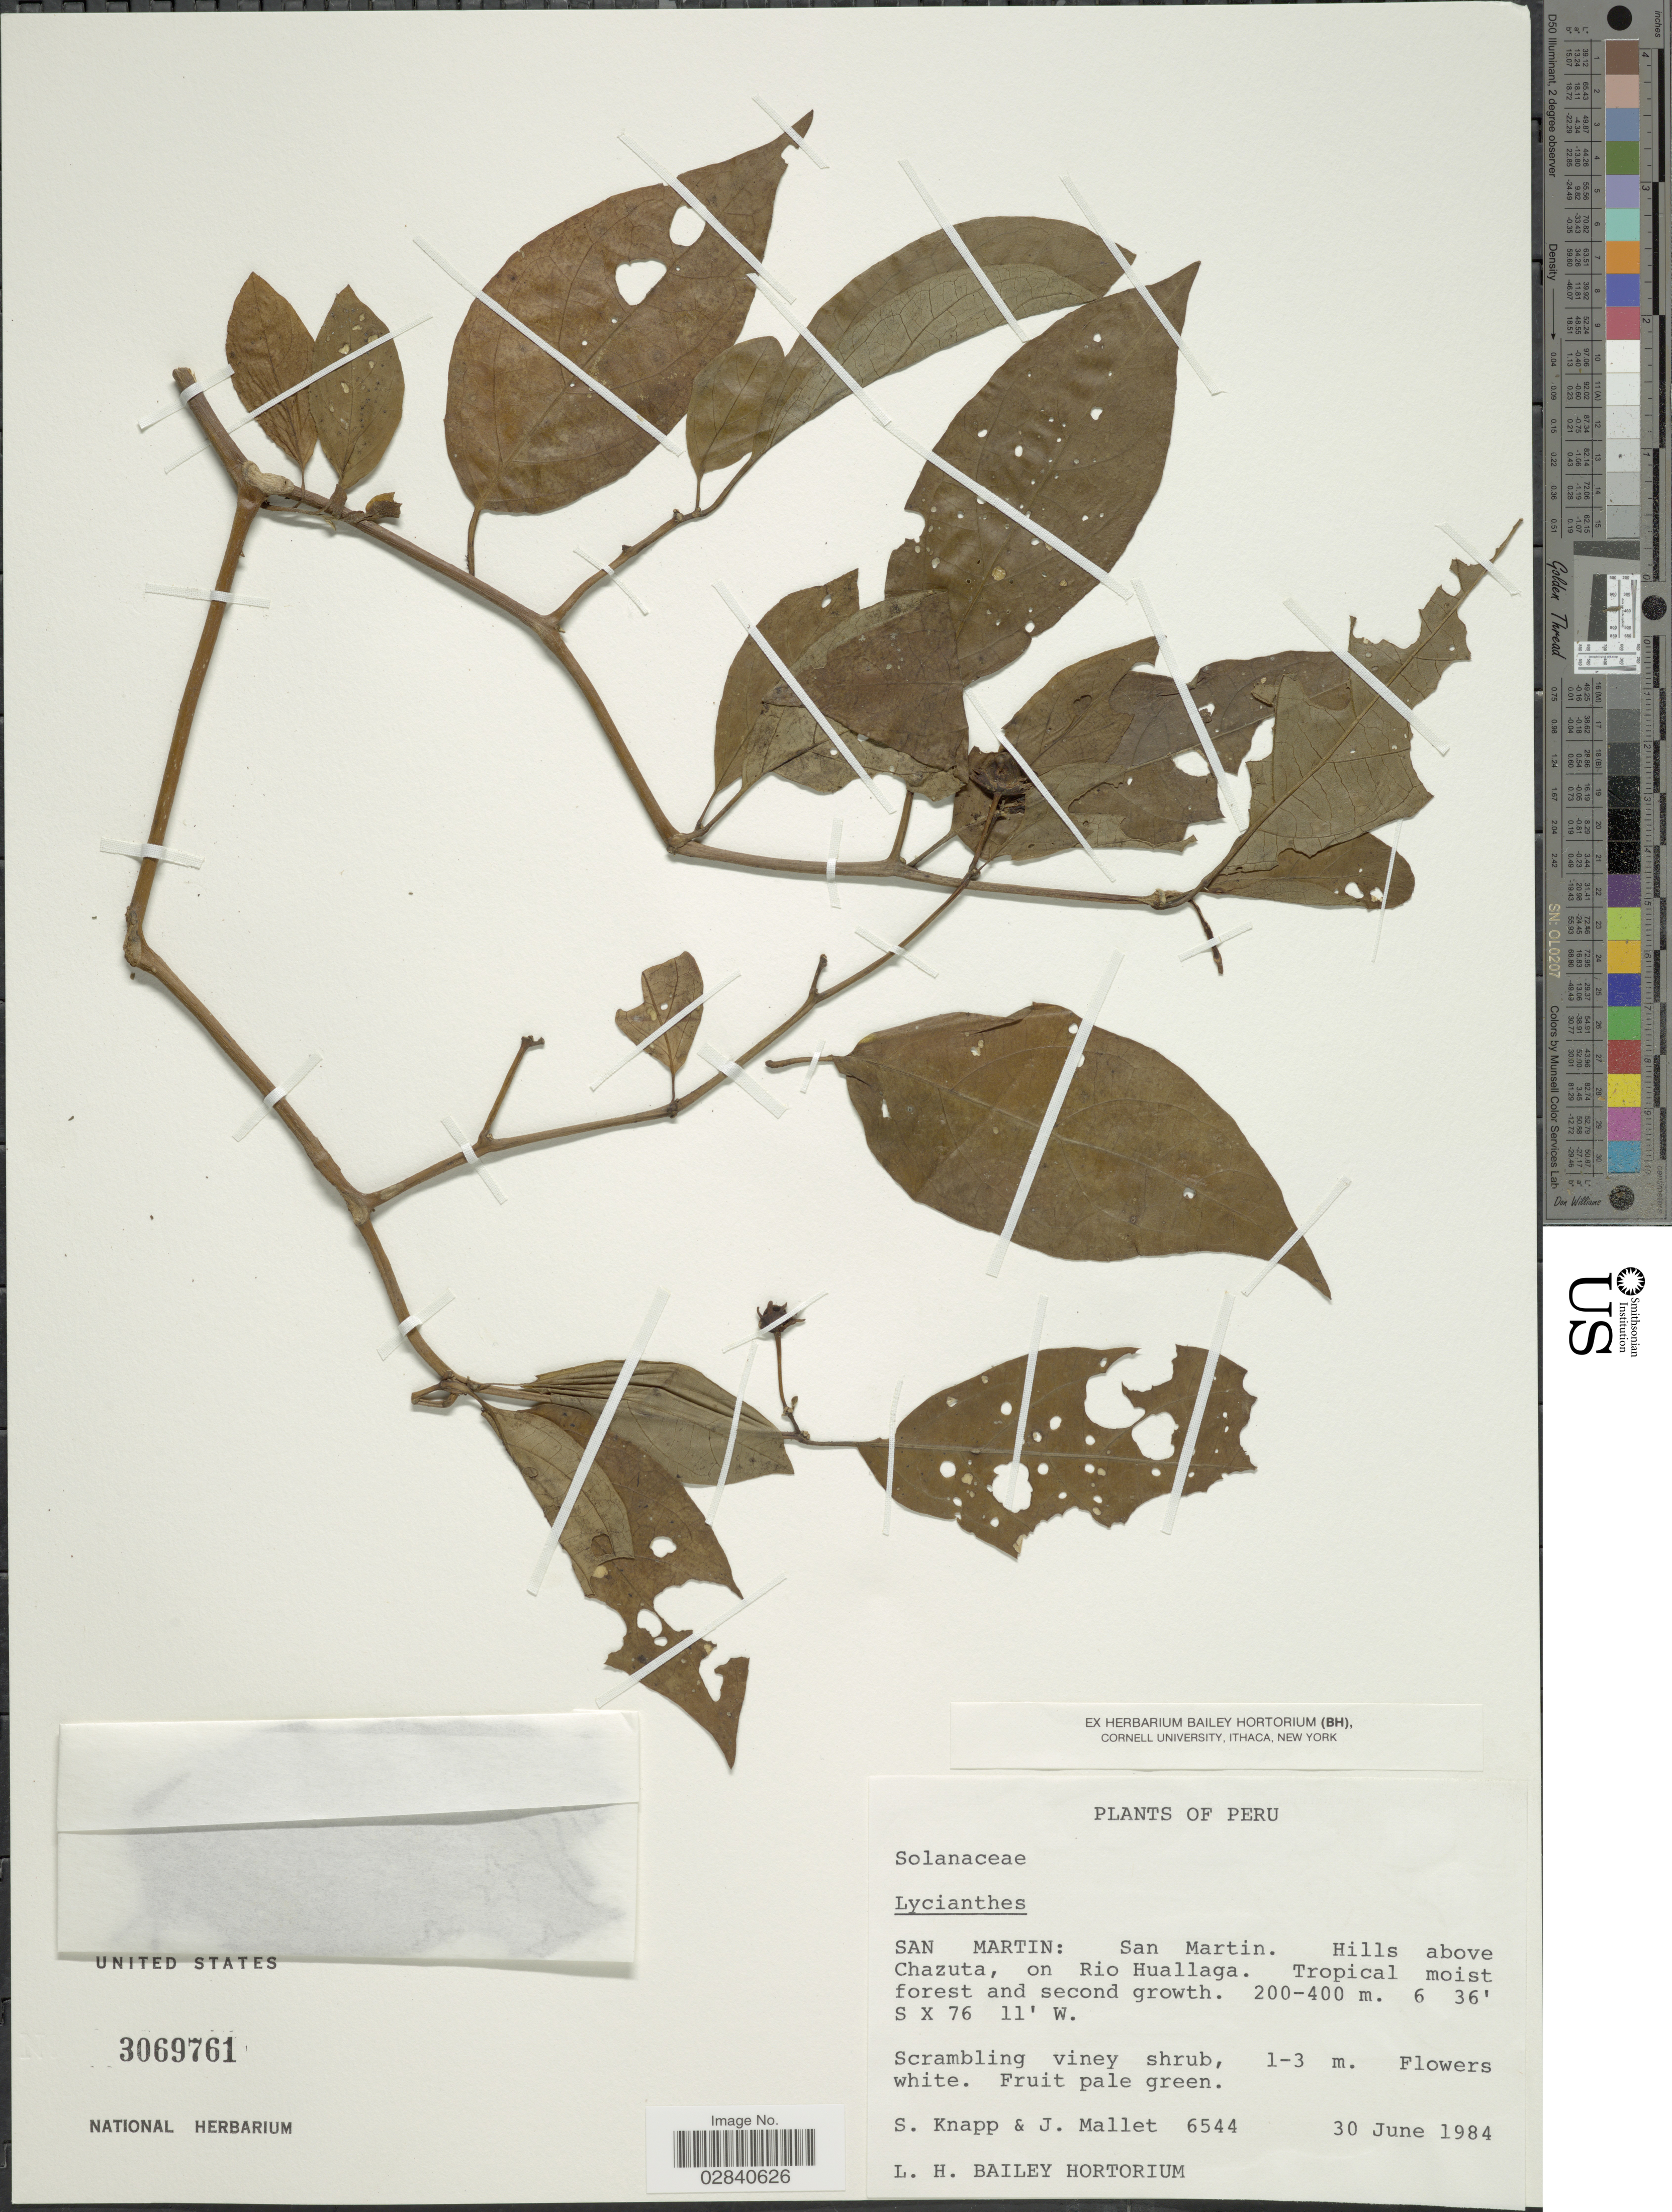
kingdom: Plantae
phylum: Tracheophyta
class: Magnoliopsida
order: Solanales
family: Solanaceae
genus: Lycianthes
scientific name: Lycianthes sp.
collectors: S. Knapp & J. Mallet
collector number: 6544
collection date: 1984-06-30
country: Peru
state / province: San Martín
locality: San Martin. Hills above Chazuta, on Rio Huallaga.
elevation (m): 200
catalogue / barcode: US 3069761